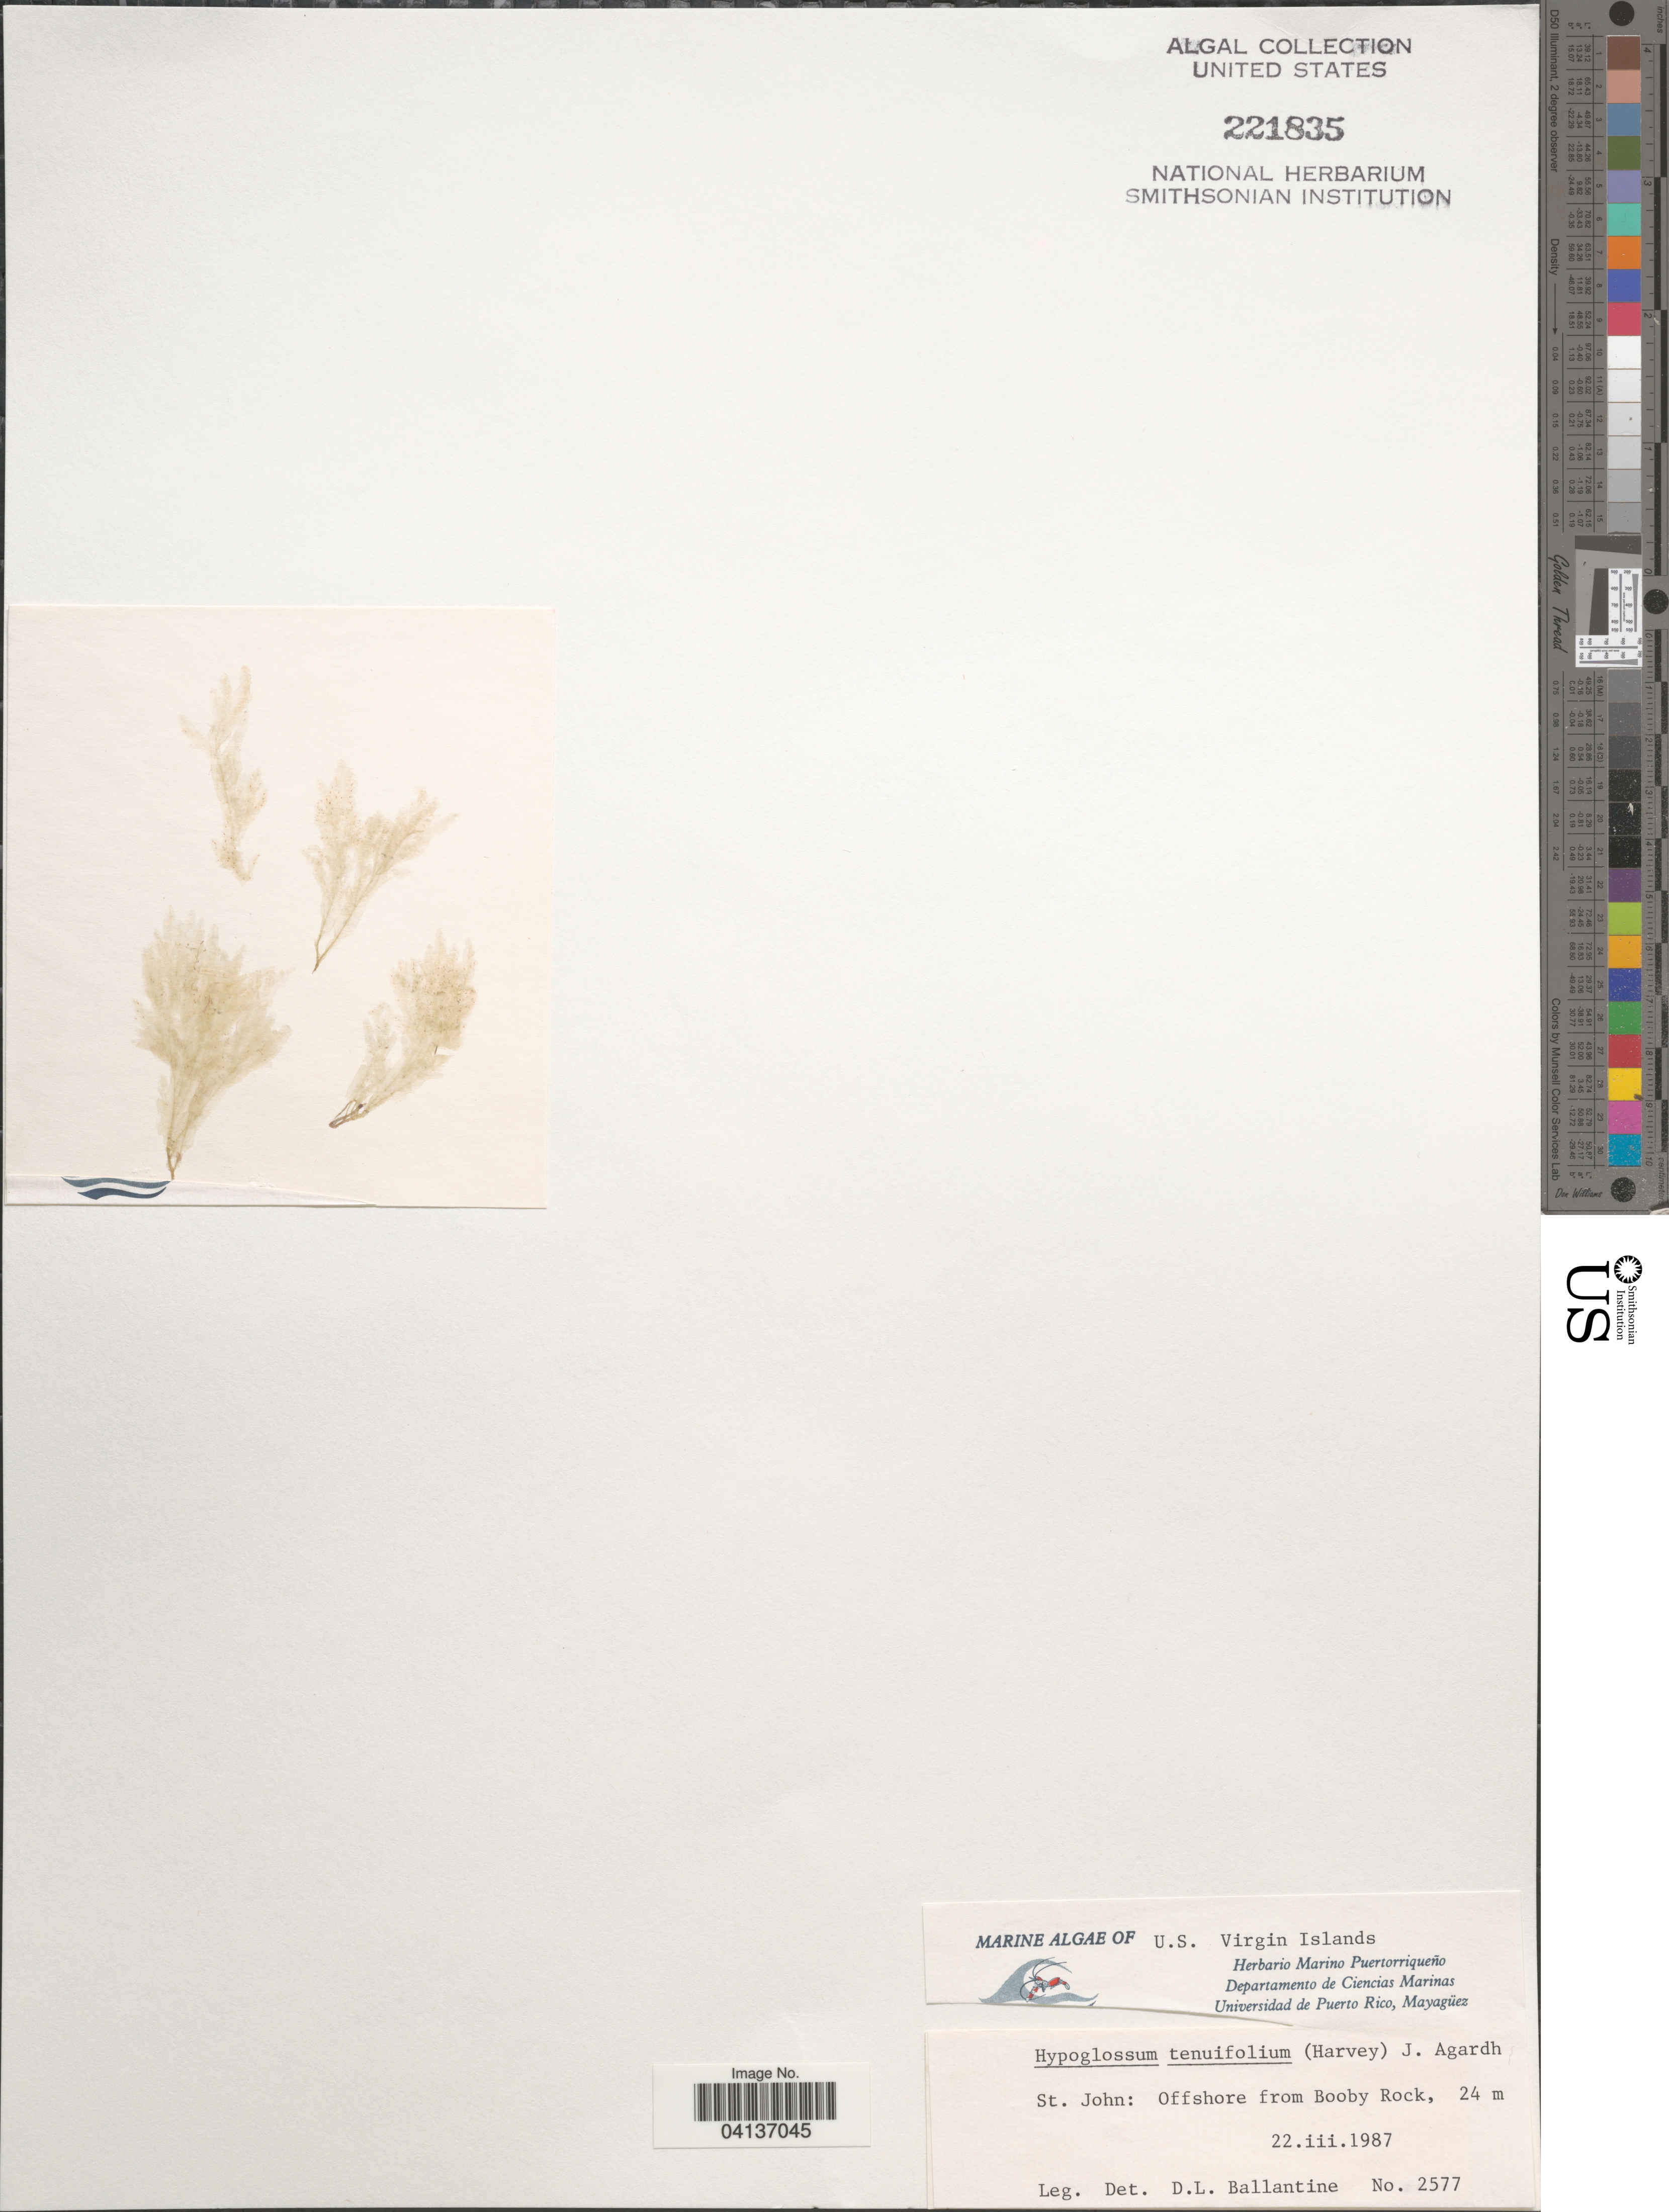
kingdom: Plantae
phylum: Rhodophyta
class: Florideophyceae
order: Ceramiales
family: Delesseriaceae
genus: Hypoglossum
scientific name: Hypoglossum tenuifolium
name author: (Harv.) J. Agardh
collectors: D.L. Ballantine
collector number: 2577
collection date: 1987-03-22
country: U.S. Virgin Islands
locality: St. John: Offshore from Booby Rock.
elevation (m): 24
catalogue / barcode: US 221835